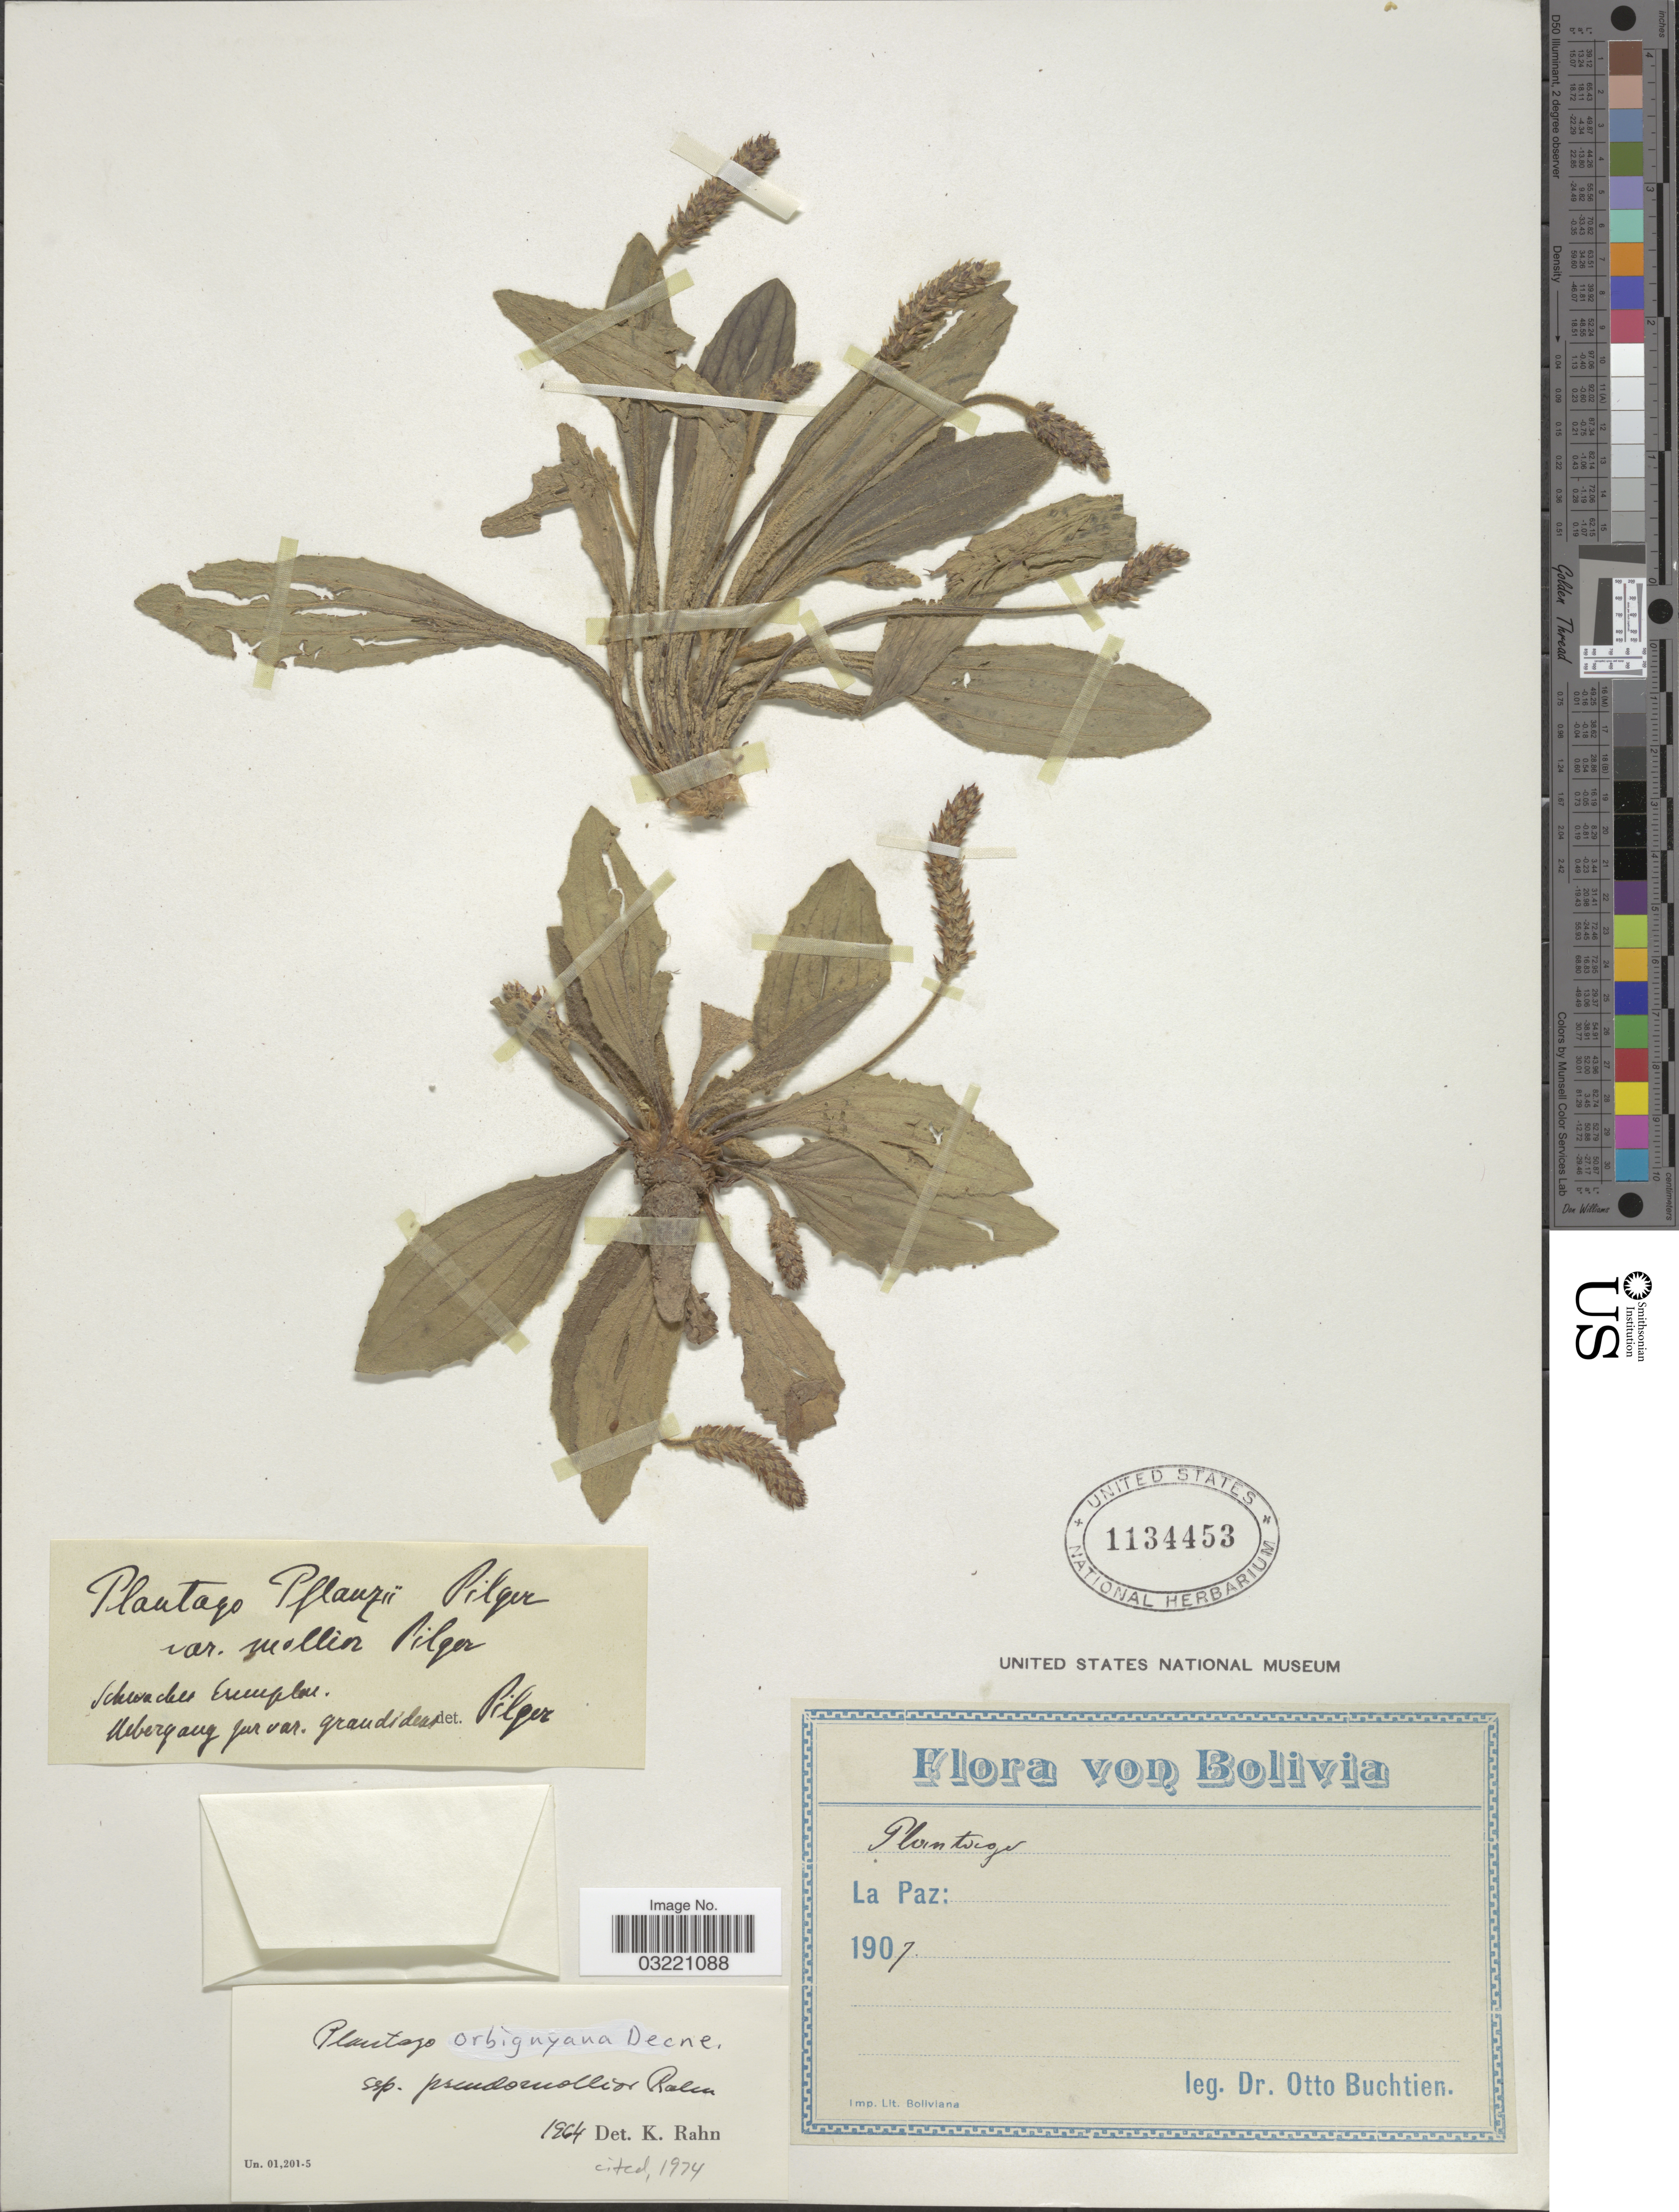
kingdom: Plantae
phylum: Tracheophyta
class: Magnoliopsida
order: Lamiales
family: Plantaginaceae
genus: Plantago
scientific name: Plantago orbignyana subsp. pseudomollior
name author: (Rahn) Rahn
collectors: O. Buchtien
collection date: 1907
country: Bolivia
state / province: La Paz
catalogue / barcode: US 1134453